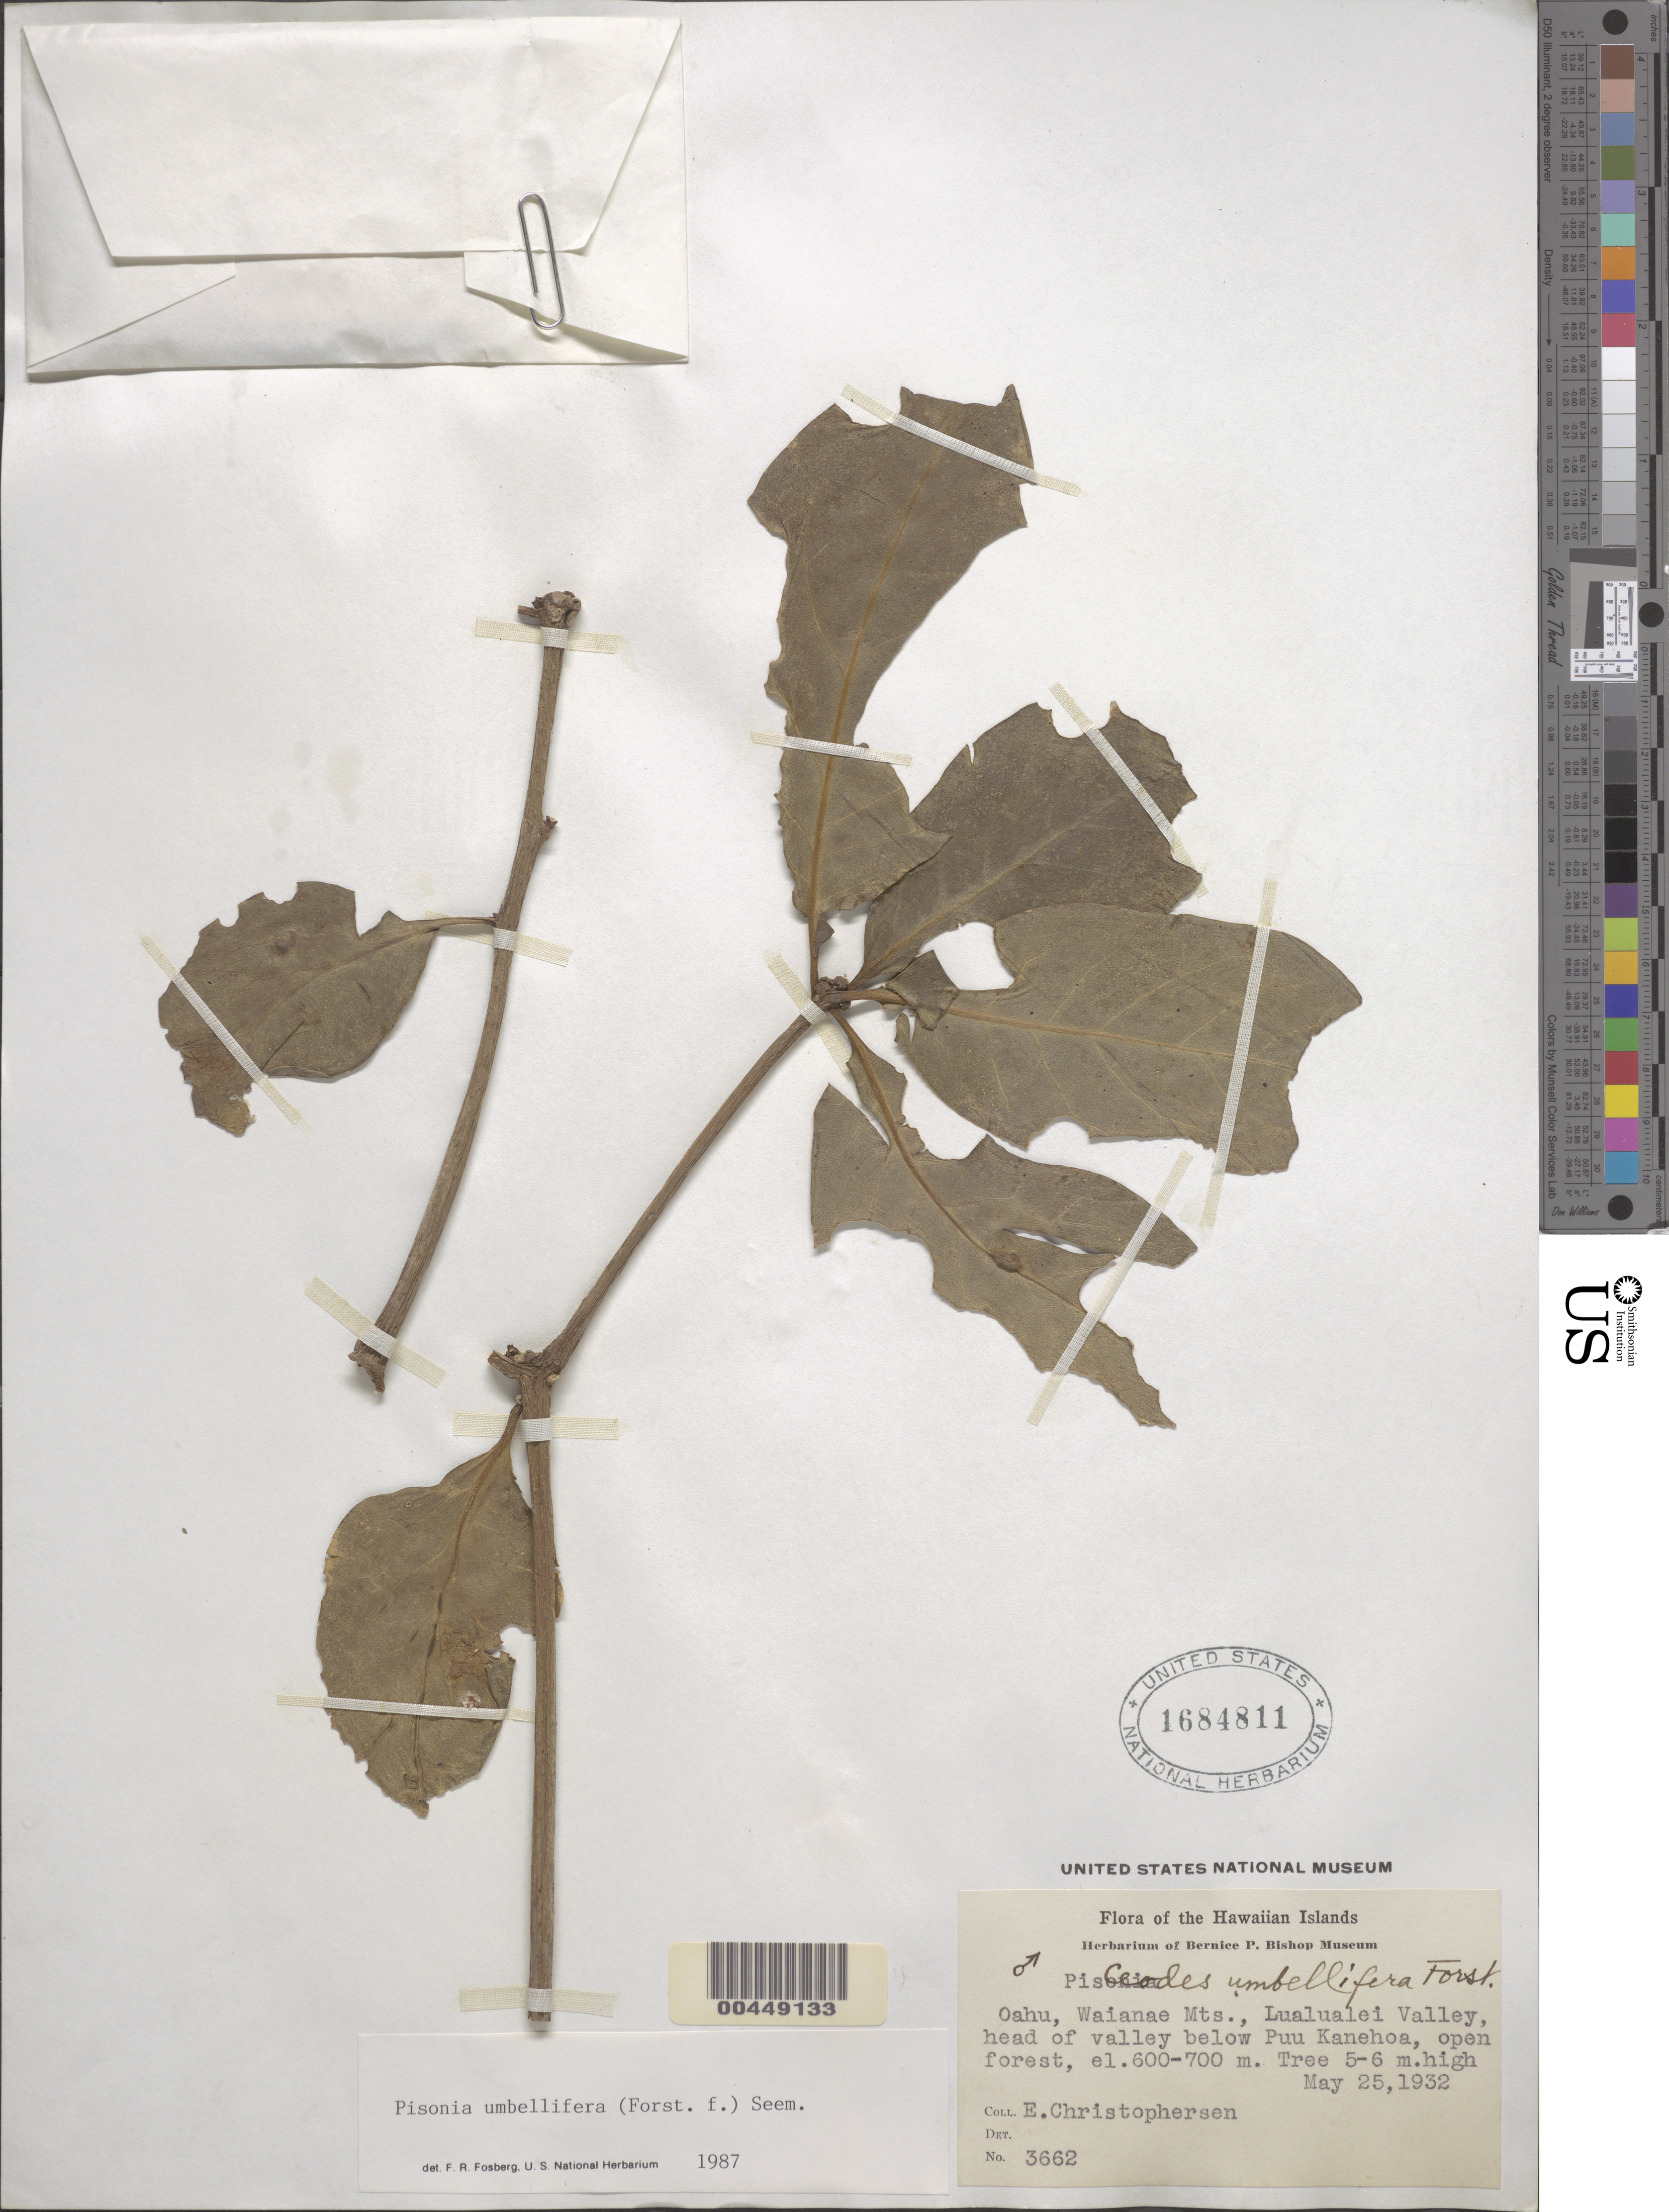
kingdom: Plantae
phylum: Tracheophyta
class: Magnoliopsida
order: Caryophyllales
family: Nyctaginaceae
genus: Ceodes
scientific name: Ceodes umbellifera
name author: J.R. Forst. & G. Forst.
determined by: Wagner, W. L., (BOT), Smithsonian Institution - National Museum of Natural History (UNITED STATES)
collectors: E. Christophersen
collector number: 3662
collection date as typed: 25 May 1932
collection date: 1932-05-25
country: United States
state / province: Hawaii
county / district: Honolulu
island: Oahu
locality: Waianae Mountains, Lualualei Valley, head of valley below Puu Kanehoa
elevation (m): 600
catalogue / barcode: US 1684811